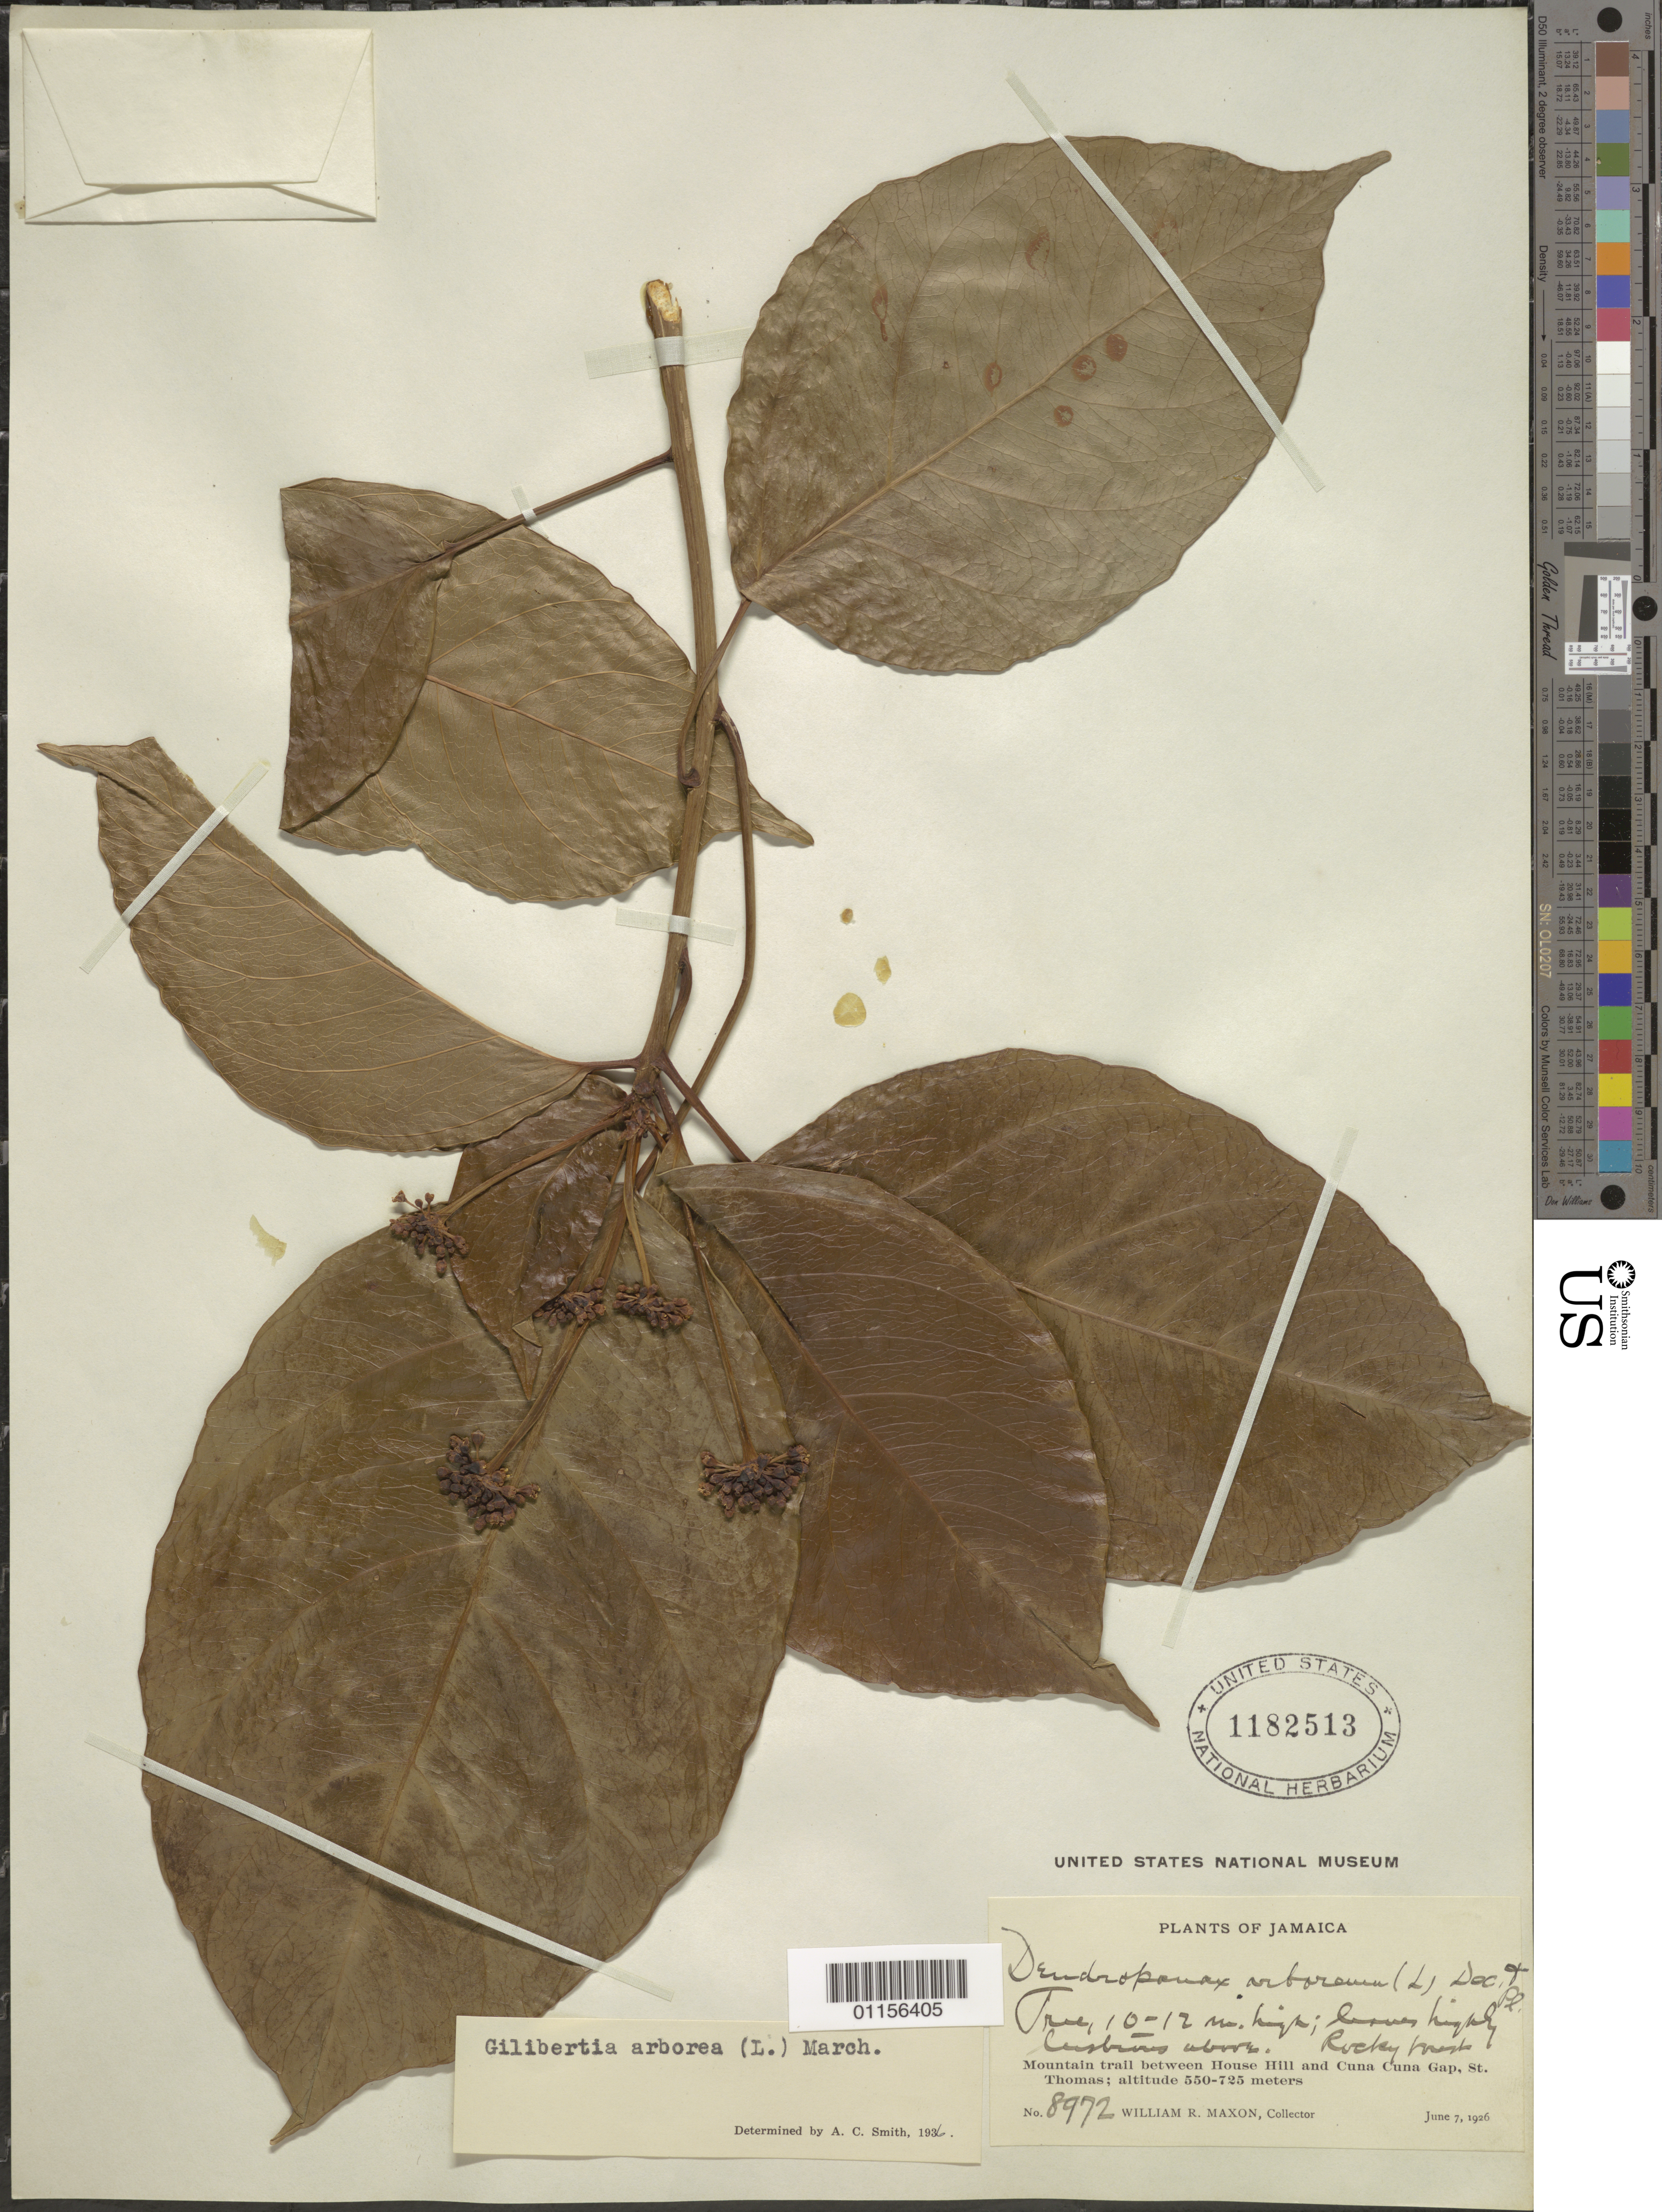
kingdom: Plantae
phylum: Tracheophyta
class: Magnoliopsida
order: Apiales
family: Araliaceae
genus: Dendropanax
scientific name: Dendropanax arboreus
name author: (L.) Decne. & Planch.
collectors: W. R. Maxon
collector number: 8972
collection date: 1926-06-07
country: Jamaica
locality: Mt trail between House Hill and Cuna Cuna Gap, St Thomas.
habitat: Rocky slope.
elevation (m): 550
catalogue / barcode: US 1182513